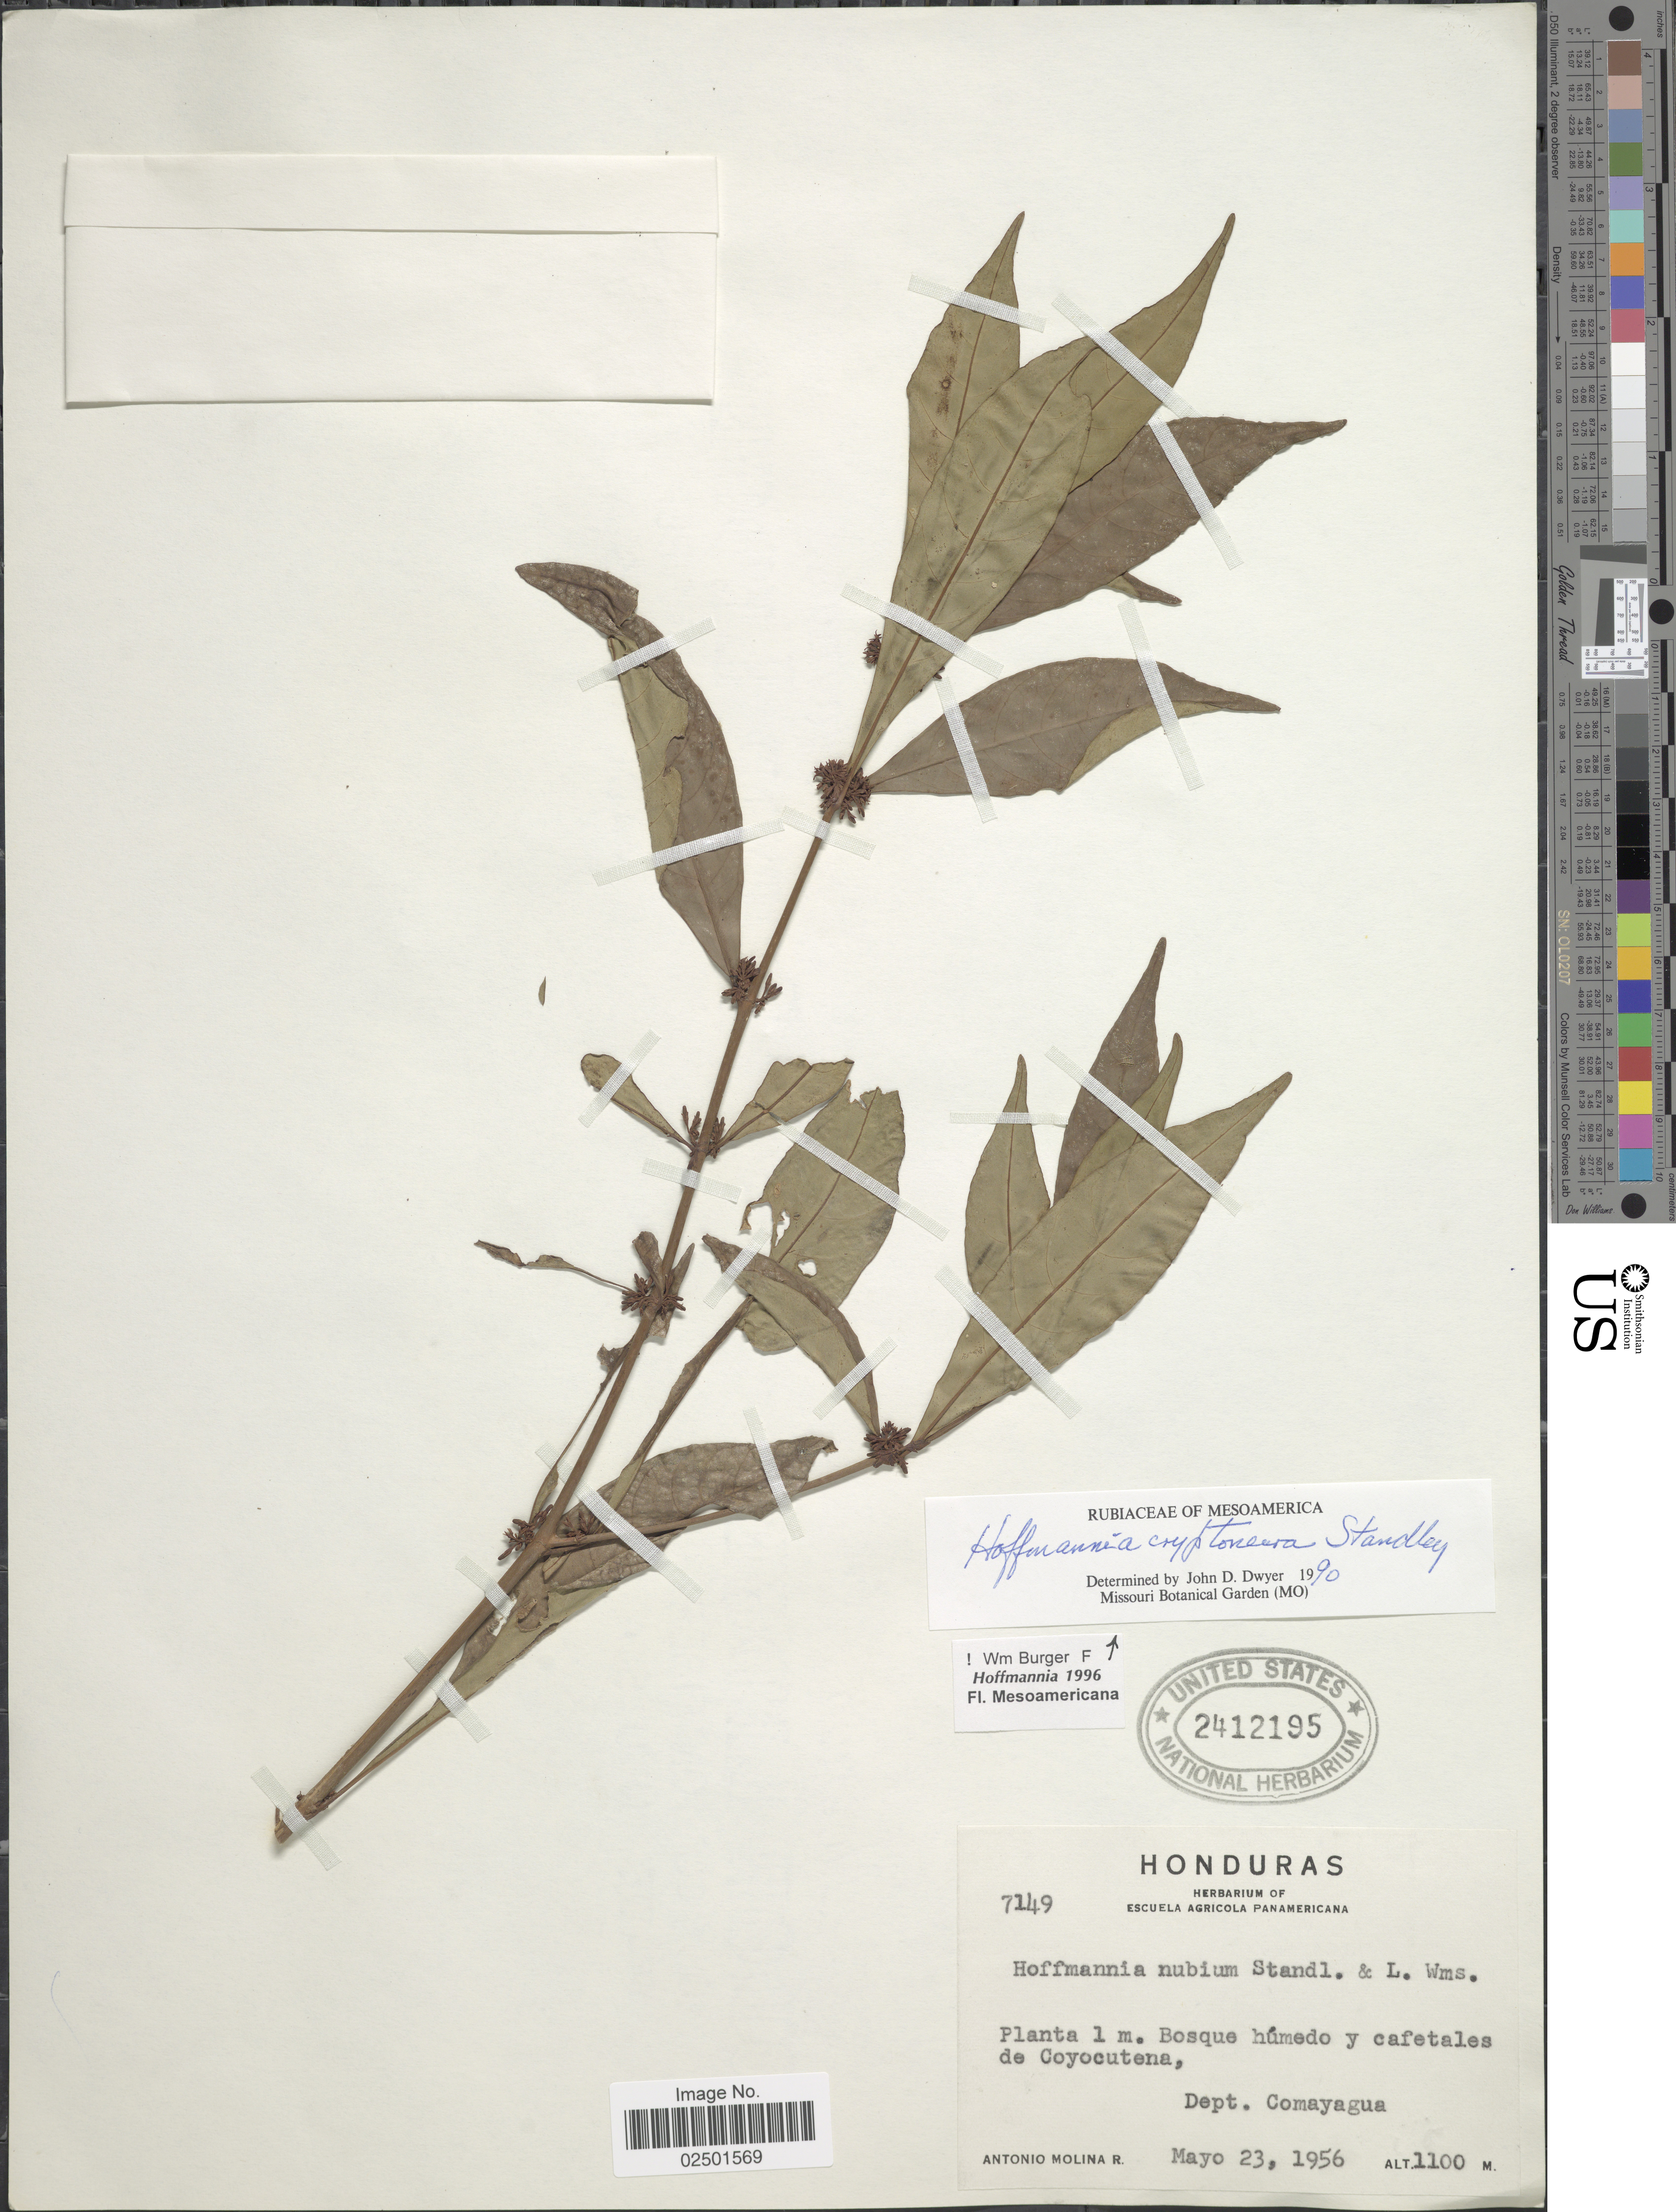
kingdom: Plantae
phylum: Tracheophyta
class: Magnoliopsida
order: Gentianales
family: Rubiaceae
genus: Hoffmannia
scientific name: Hoffmannia cryptoneura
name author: Standl.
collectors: A. Molina R.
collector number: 7149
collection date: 1956-05-23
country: Honduras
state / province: Comayagua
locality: Bosque húemdo y cafetales de Coyocutena, Dept. Comayagua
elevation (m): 1100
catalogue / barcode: US 2412195